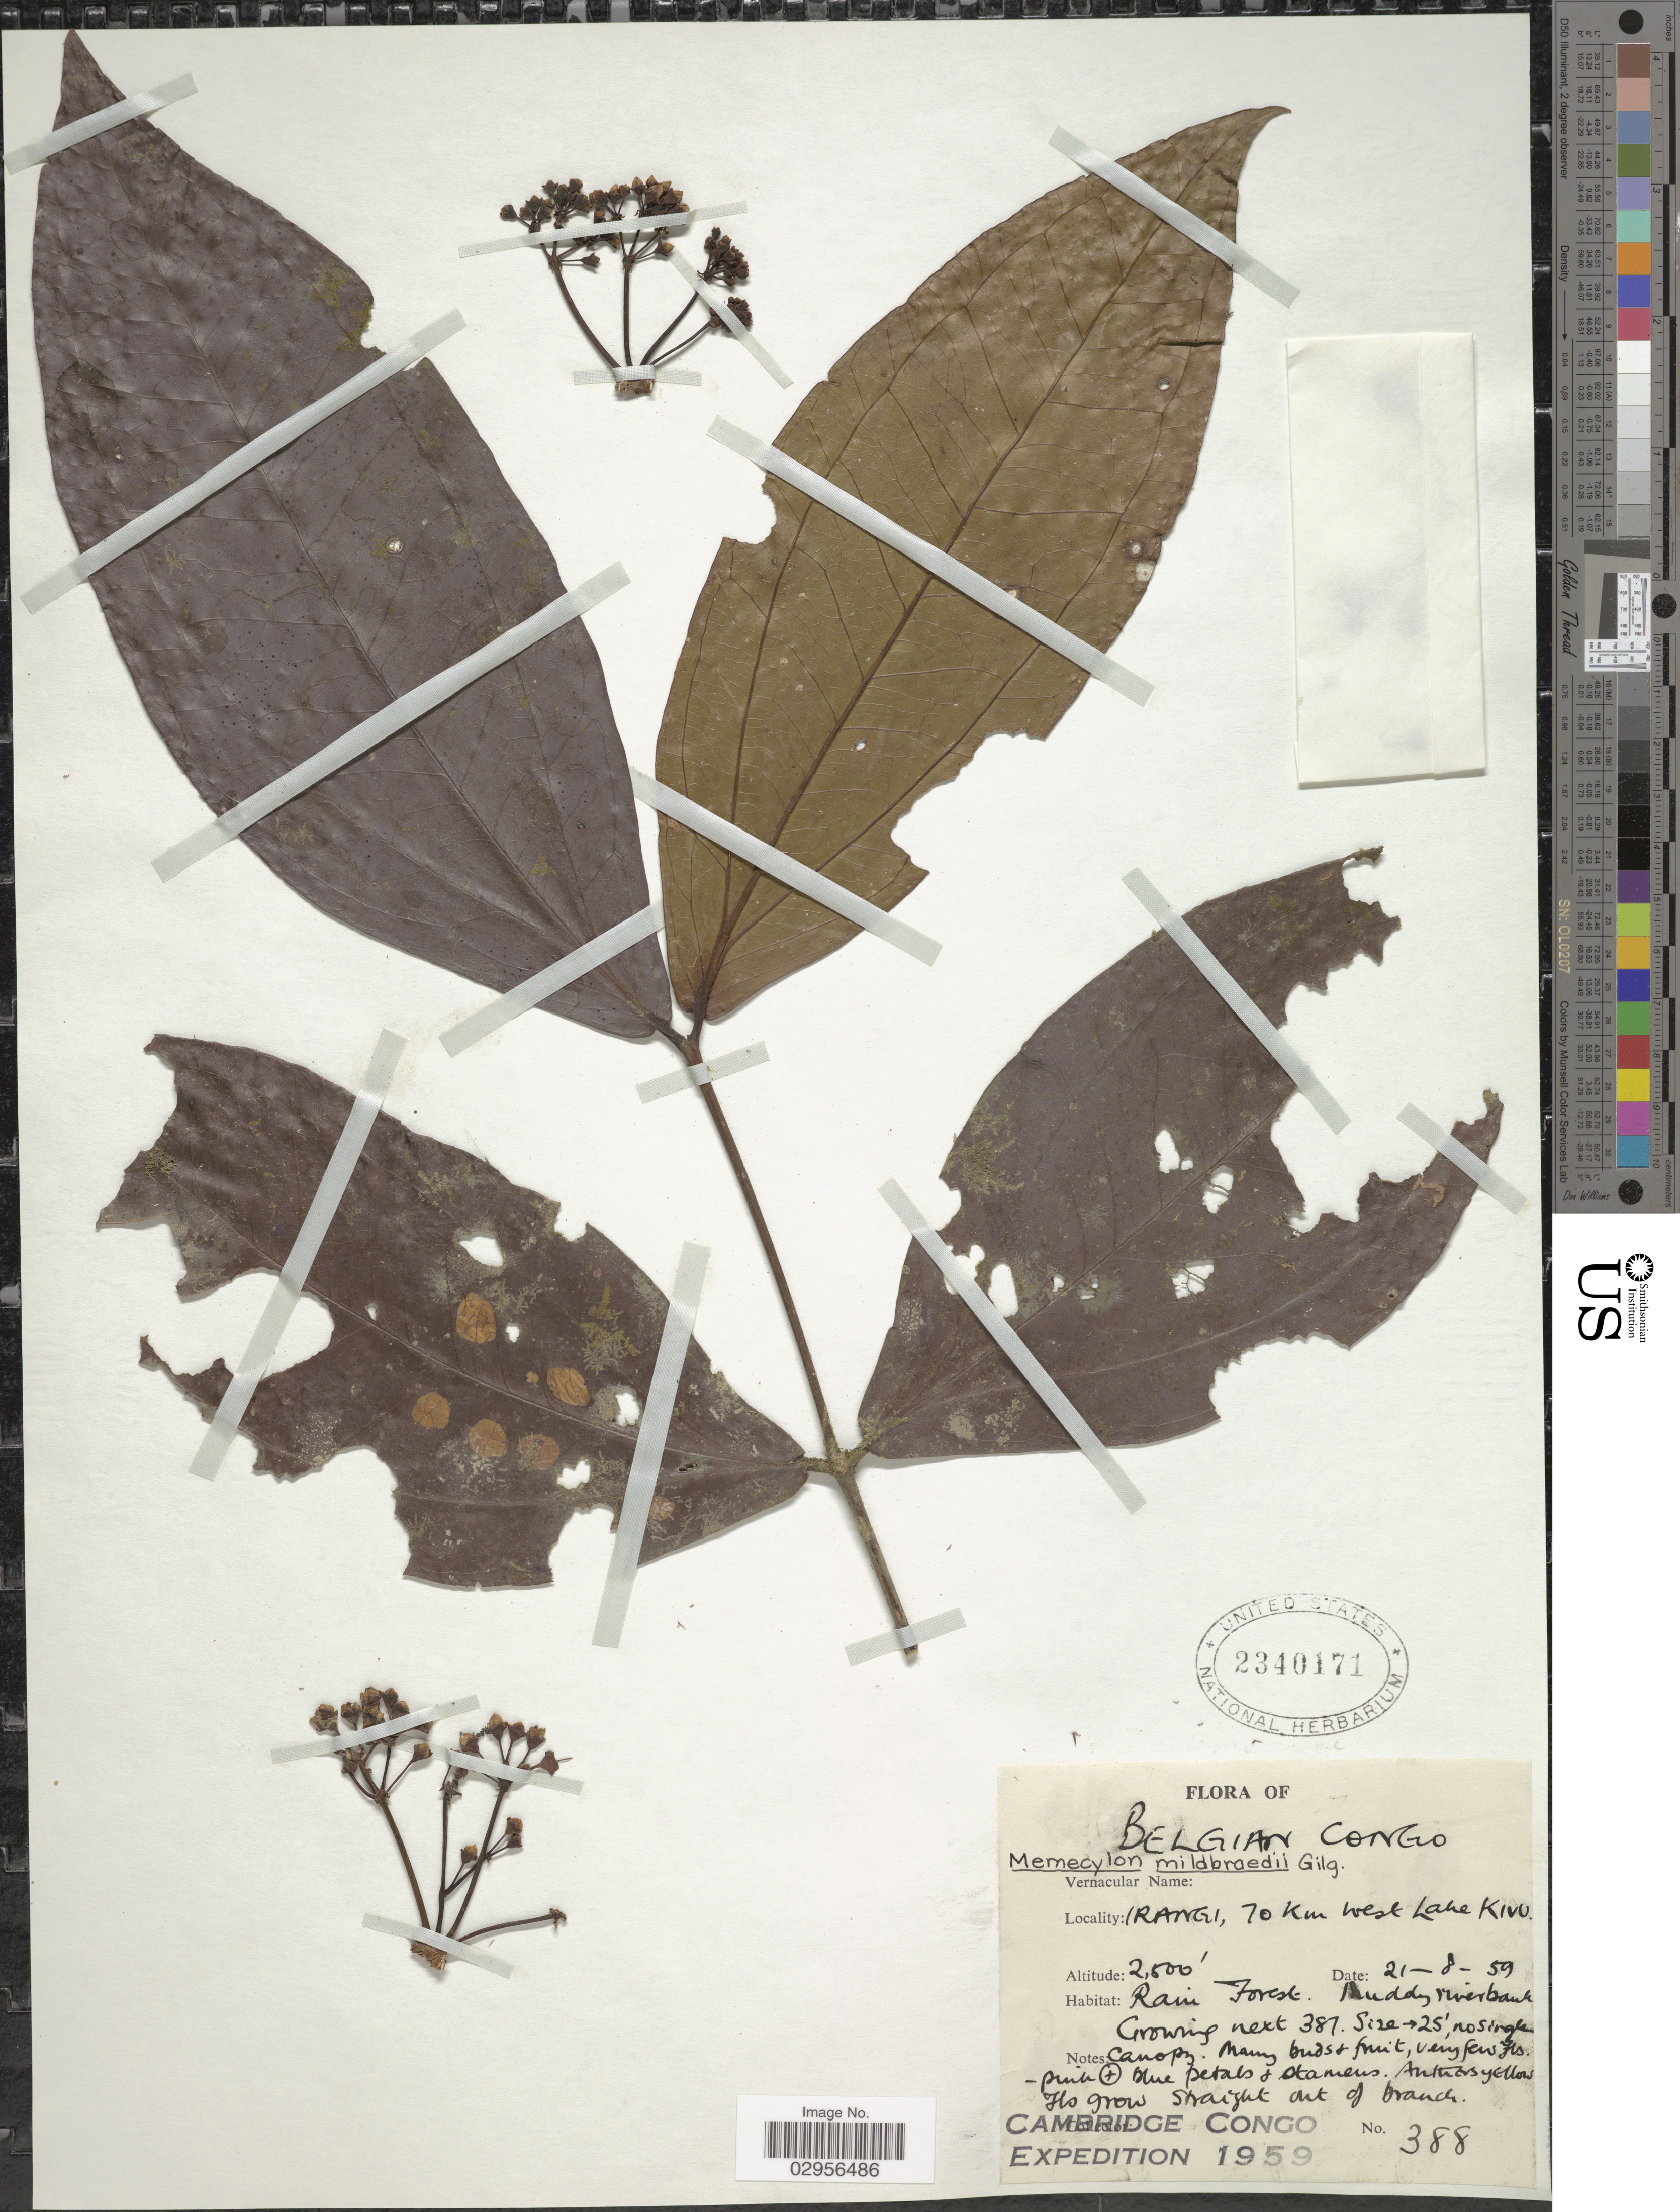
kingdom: Plantae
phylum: Tracheophyta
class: Magnoliopsida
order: Myrtales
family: Melastomataceae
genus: Memecylon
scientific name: Memecylon mildbraedii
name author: Gilg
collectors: Cambridge Congo Expedition 1959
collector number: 388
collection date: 1959-08-21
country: Congo, Democratic Republic of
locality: Belgian Congo, Irangi, 70 Km west Lake Kivu.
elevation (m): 762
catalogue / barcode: US 2340171